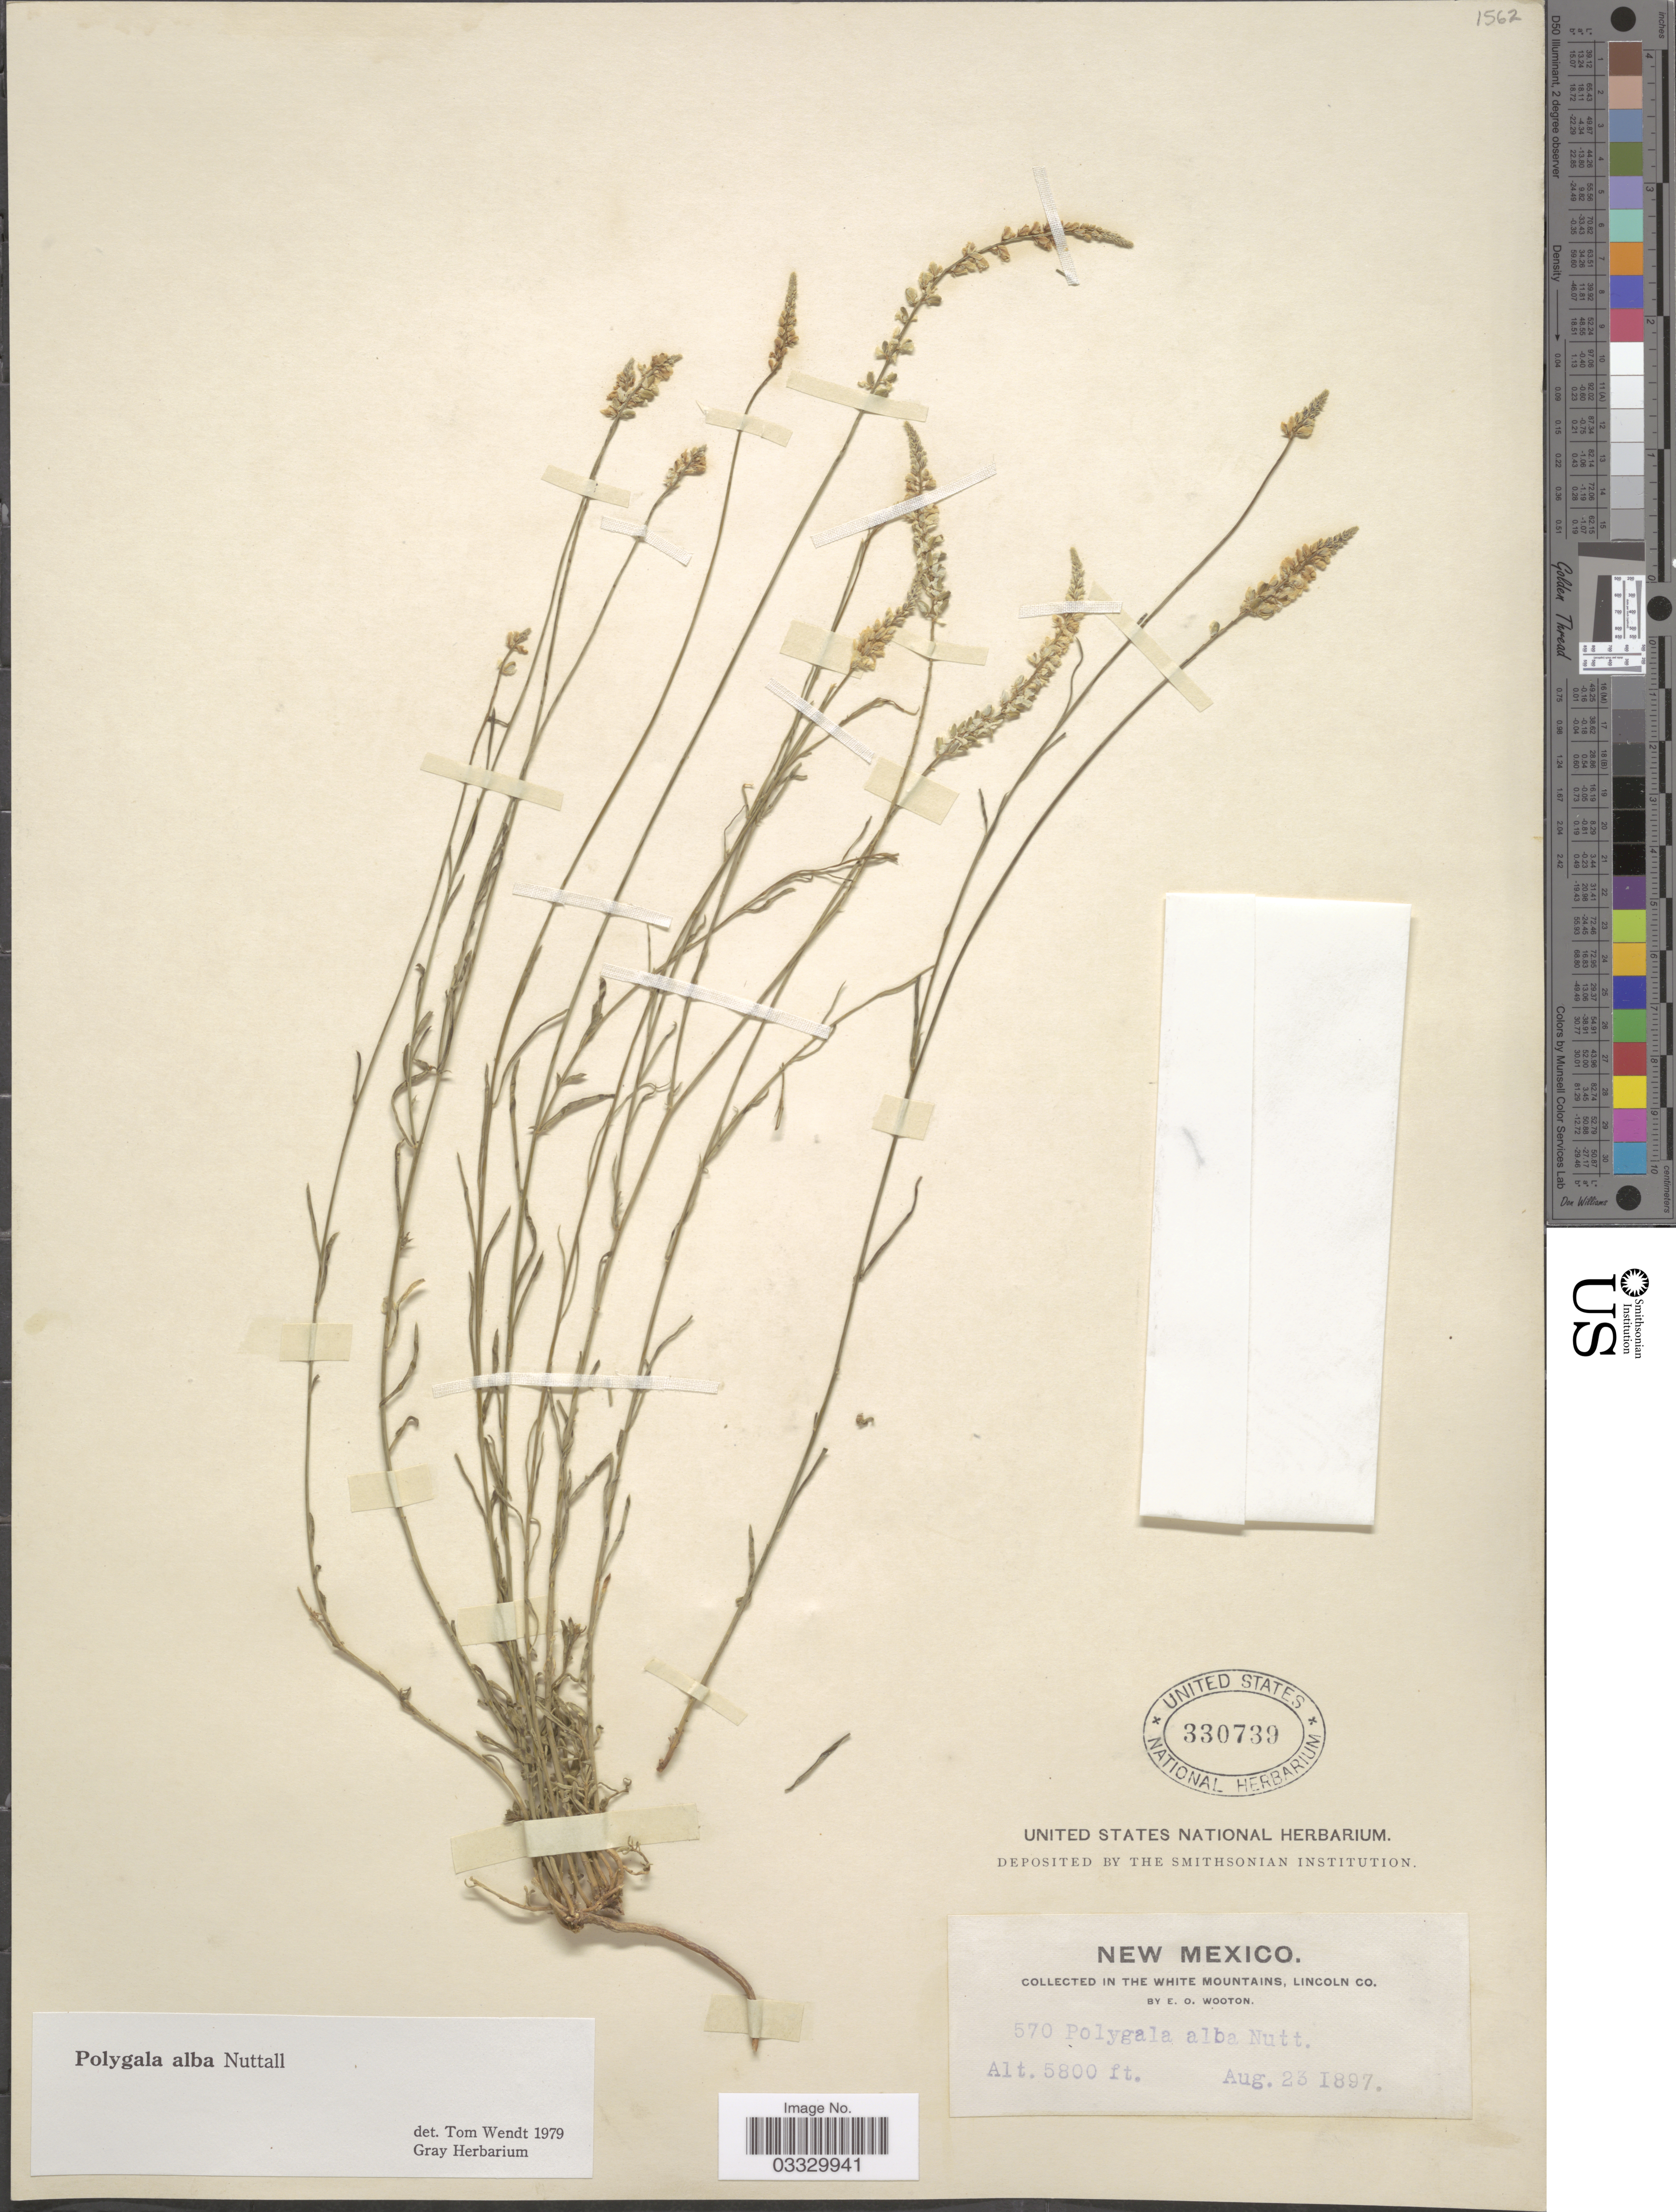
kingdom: Plantae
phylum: Tracheophyta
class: Magnoliopsida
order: Fabales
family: Polygalaceae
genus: Polygala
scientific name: Polygala alba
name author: Nutt.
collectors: E. O. Wooton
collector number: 570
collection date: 1897-08-23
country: United States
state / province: New Mexico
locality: The White Mountains, Lincoln Co.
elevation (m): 1768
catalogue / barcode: US 330739